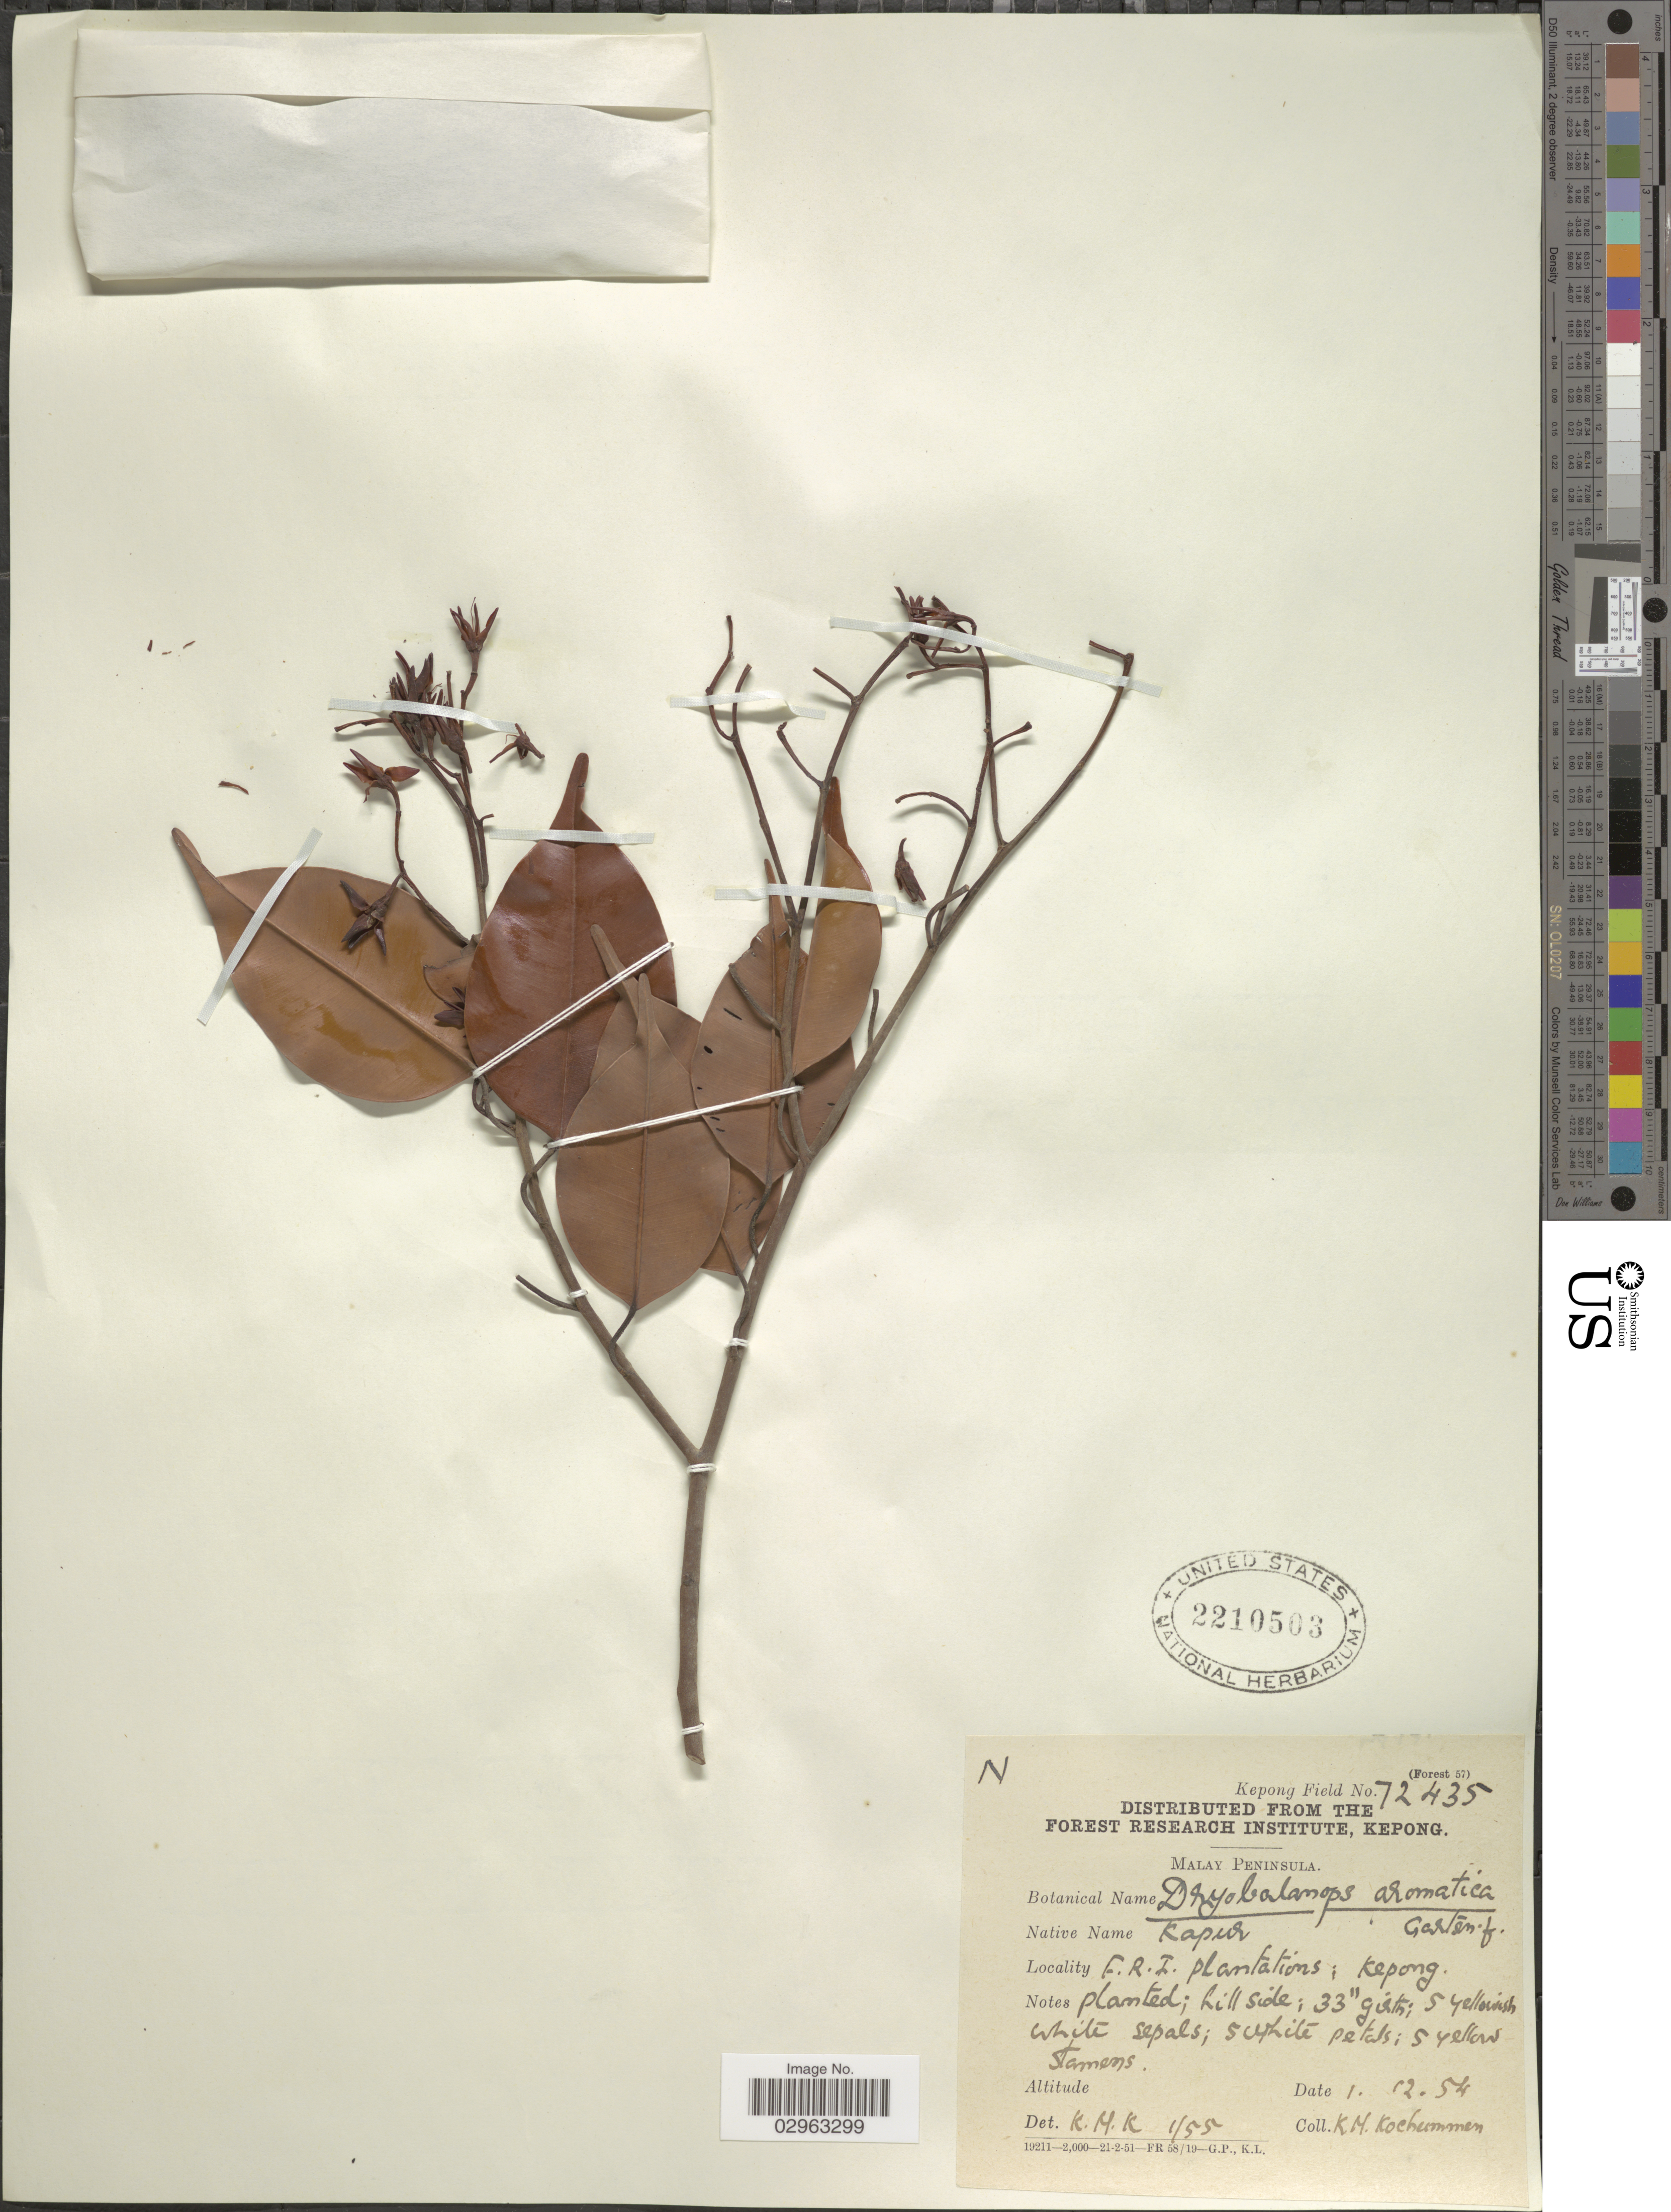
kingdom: Plantae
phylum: Tracheophyta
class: Magnoliopsida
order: Malvales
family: Dipterocarpaceae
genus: Dryobalanops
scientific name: Dryobalanops aromatica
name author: C.F. Gaertn.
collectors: K. Kochummen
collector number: Kepong Field 72435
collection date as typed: Transcribed d/m/y: 1/12/54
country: Malaysia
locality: Malay Peninsula, F.R.I. plantations; Kepong.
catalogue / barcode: US 2210503